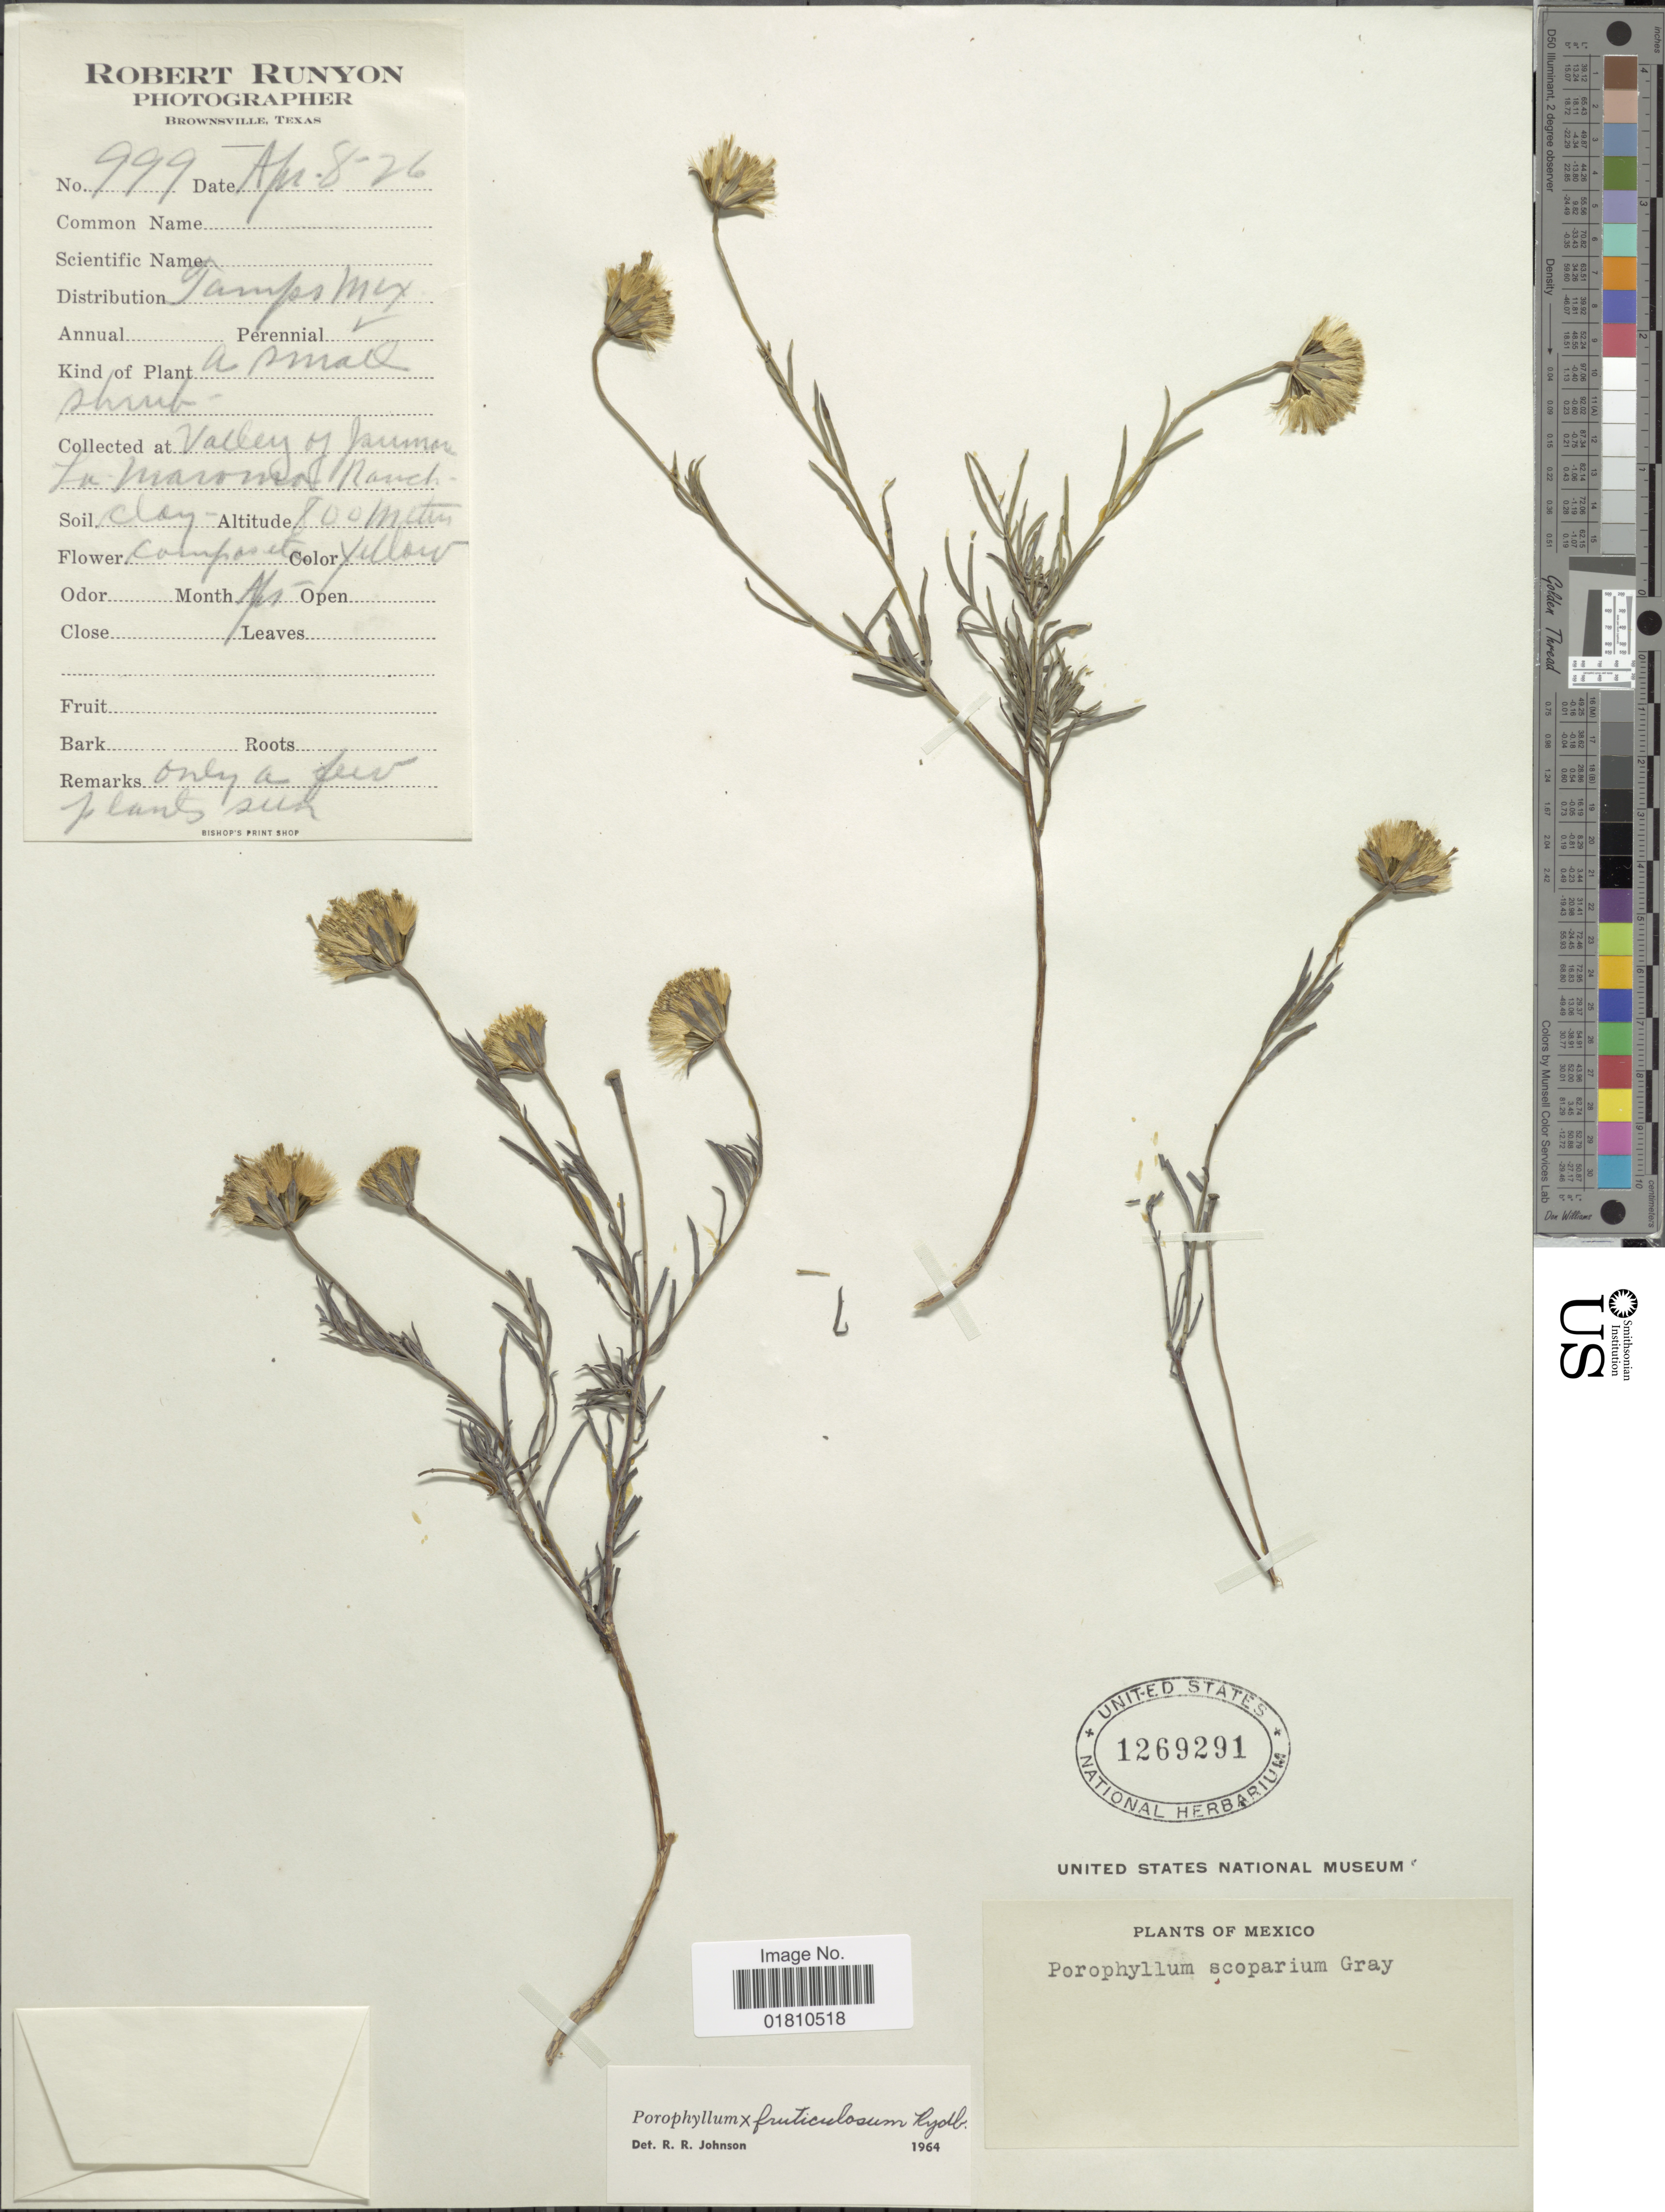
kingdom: Plantae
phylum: Tracheophyta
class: Magnoliopsida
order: Asterales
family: Asteraceae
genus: Porophyllum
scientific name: Porophyllum fruticulosum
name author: Rydb.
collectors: R. Runyon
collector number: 999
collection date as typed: Transcribed d/m/y: 8/4/26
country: Mexico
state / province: Tamaulipas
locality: Valley of Jauma Ln. Maromo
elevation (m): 800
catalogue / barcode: US 1269291